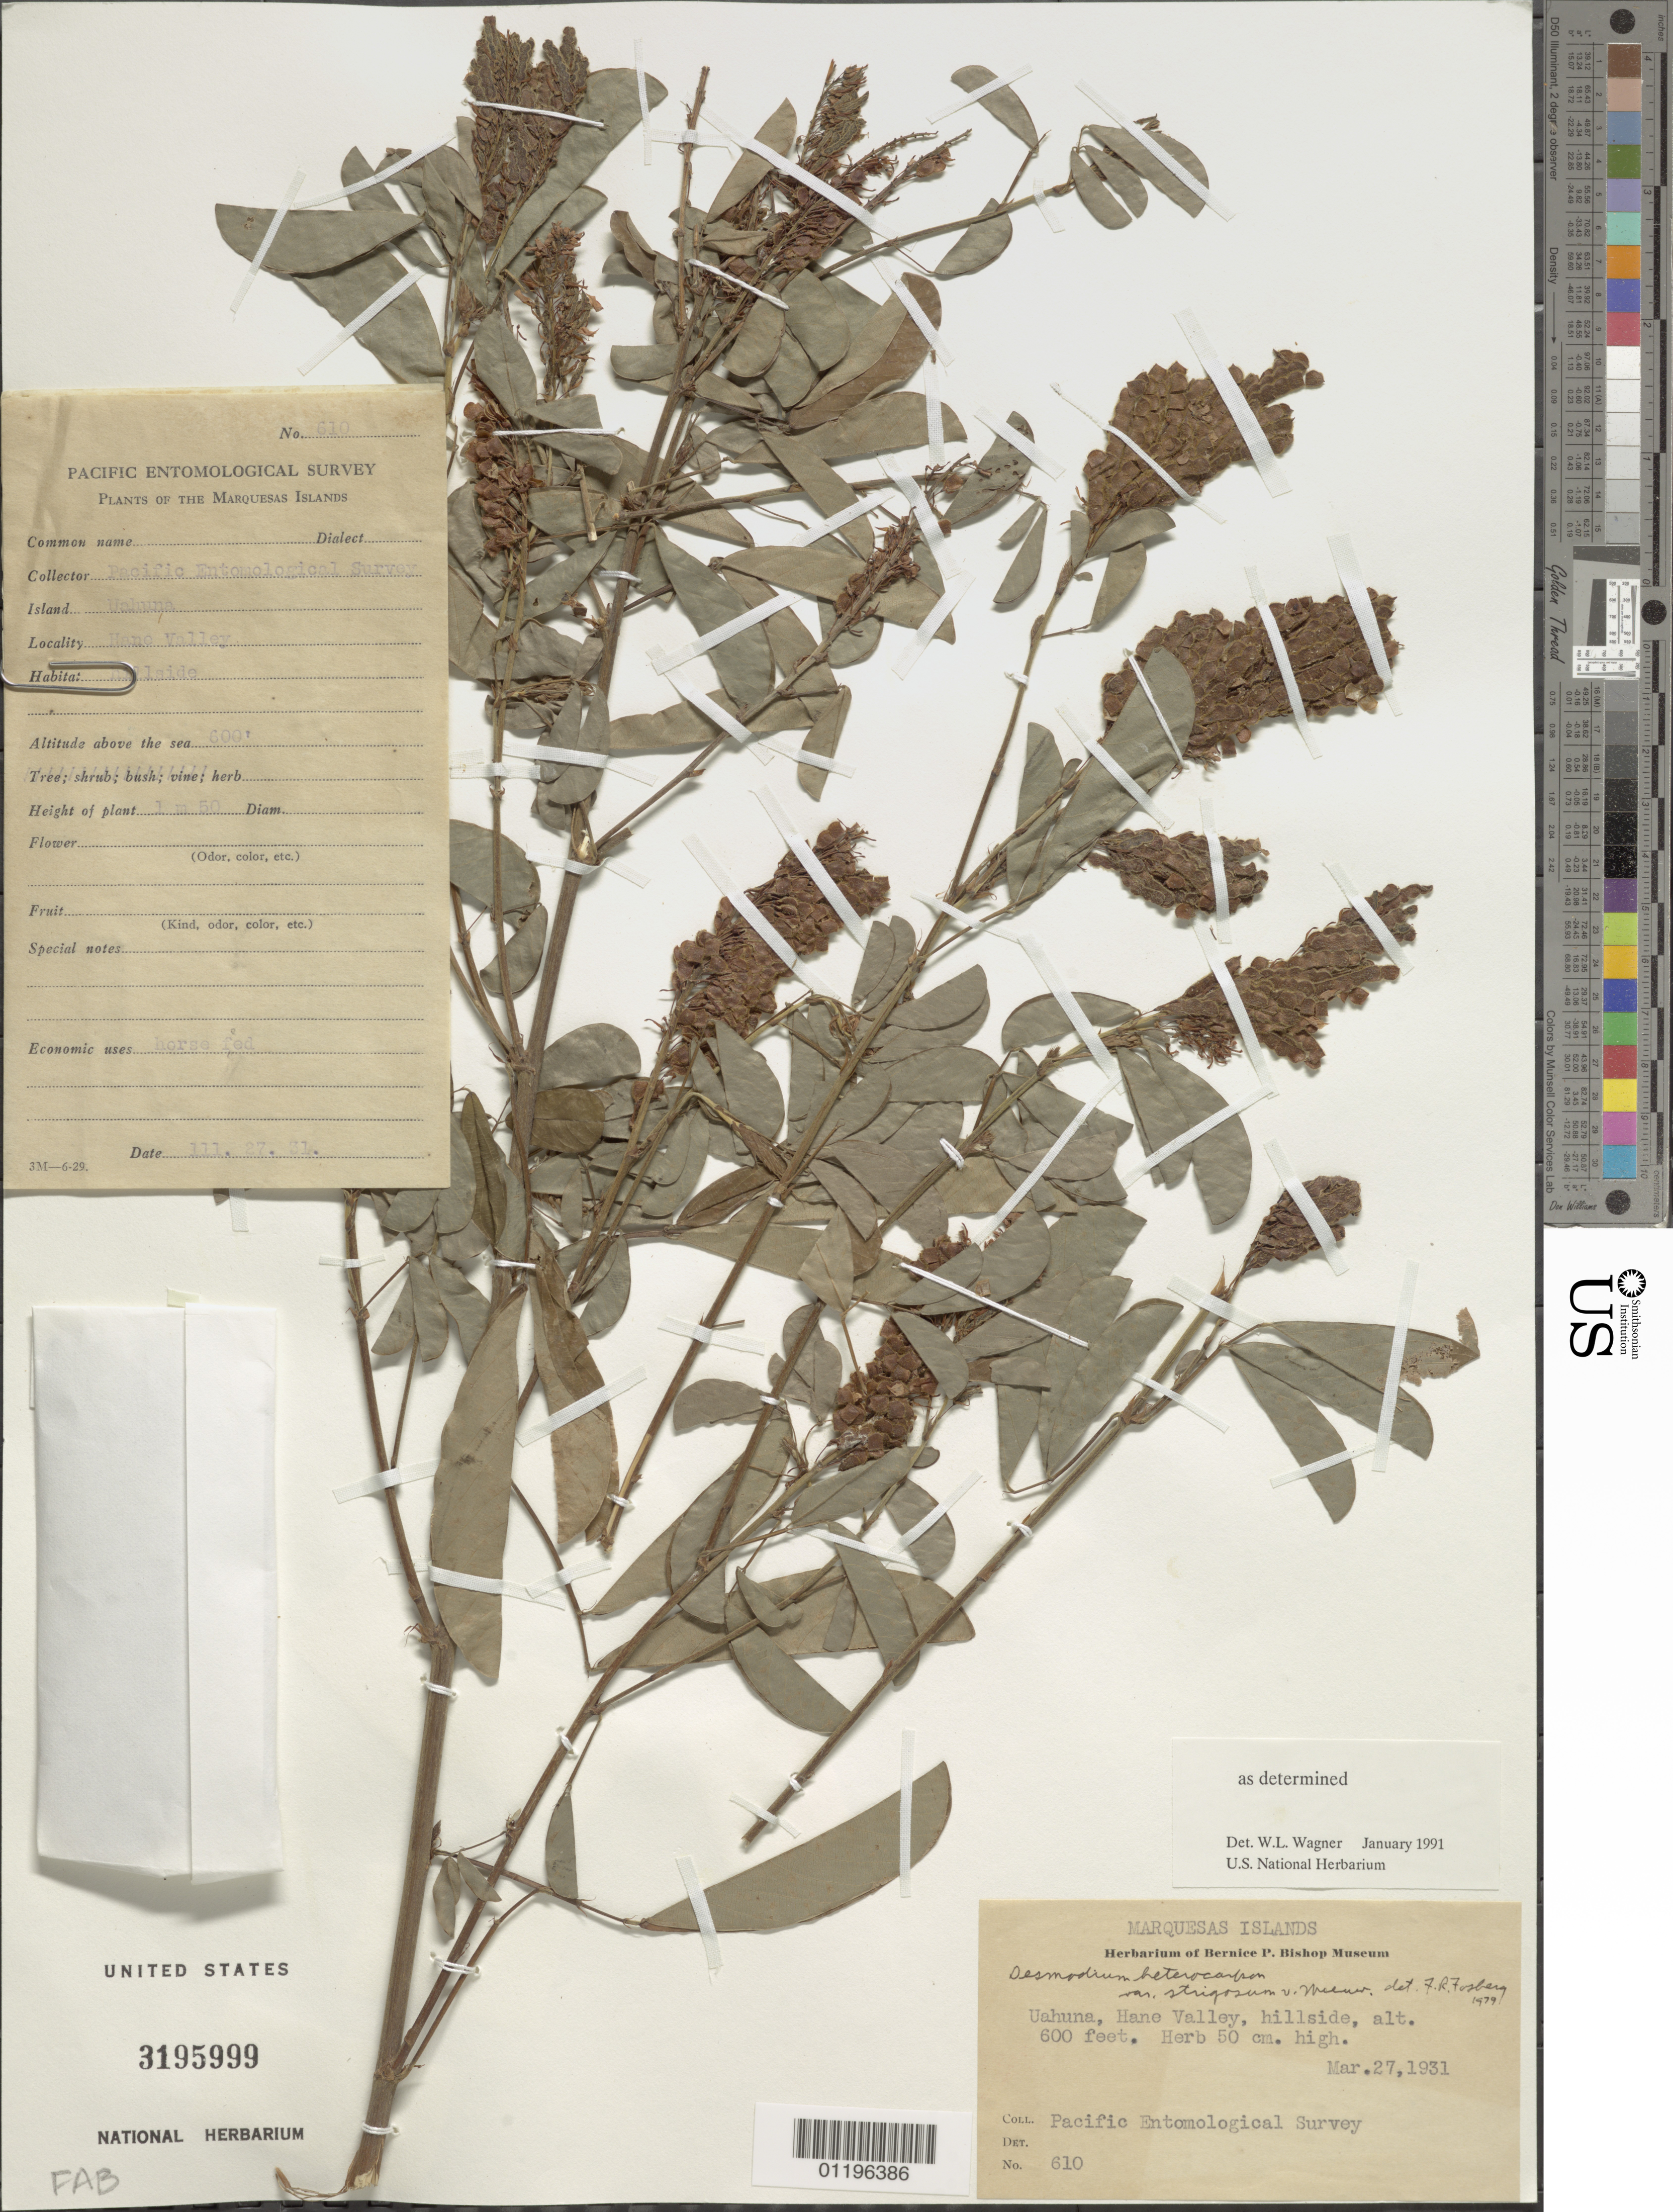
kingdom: Plantae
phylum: Tracheophyta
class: Magnoliopsida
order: Fabales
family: Fabaceae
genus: Grona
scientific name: Grona heterocarpos var. strigosa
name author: (Meeuwen) H. Ohashi & K. Ohashi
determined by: Wagner, W. L., (BOT), Smithsonian Institution - National Museum of Natural History (UNITED STATES)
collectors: Pacific Entomological Survey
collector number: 610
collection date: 1931-03-27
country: French Polynesia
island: Ua Huka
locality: Hane Valley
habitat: hillside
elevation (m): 183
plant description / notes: horse fodder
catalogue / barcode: US 3195999